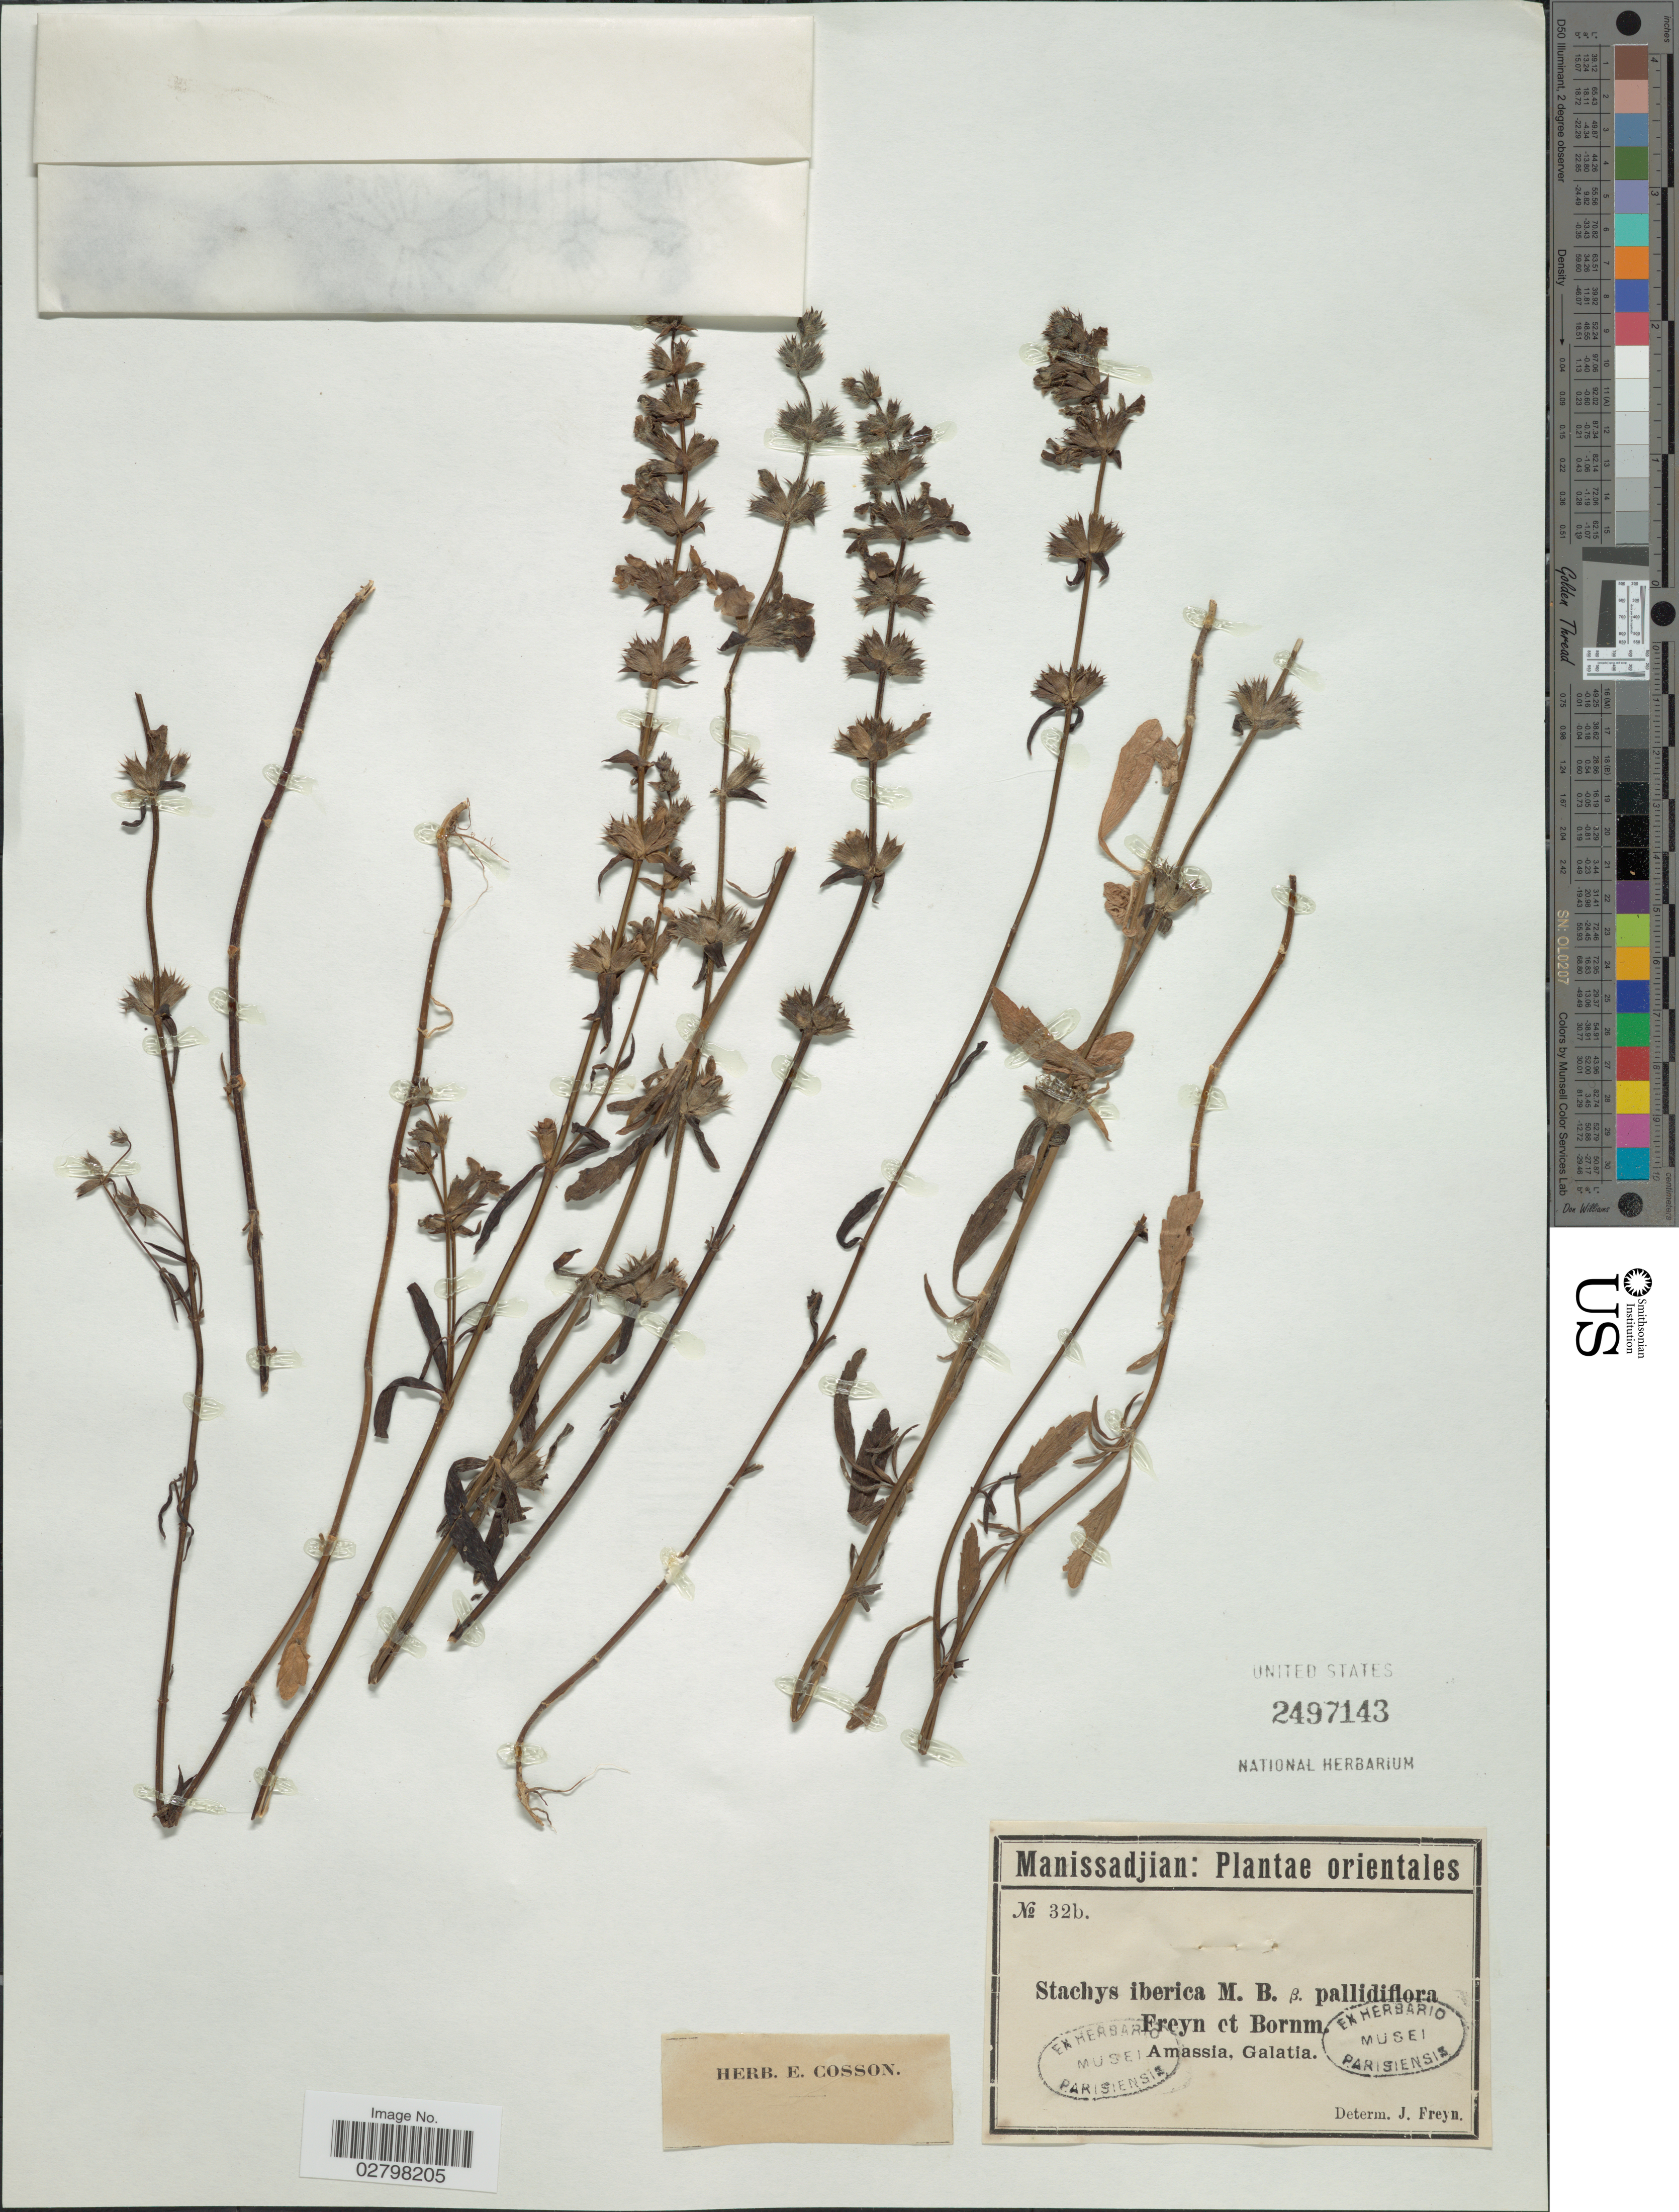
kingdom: Plantae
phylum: Tracheophyta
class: Magnoliopsida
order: Lamiales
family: Lamiaceae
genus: Stachys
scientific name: Stachys iberica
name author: M. Bieb.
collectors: -. Manissadjian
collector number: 32b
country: Turkey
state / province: Amasya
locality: Amassia, Galatia. Orientales.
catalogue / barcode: US 2497143